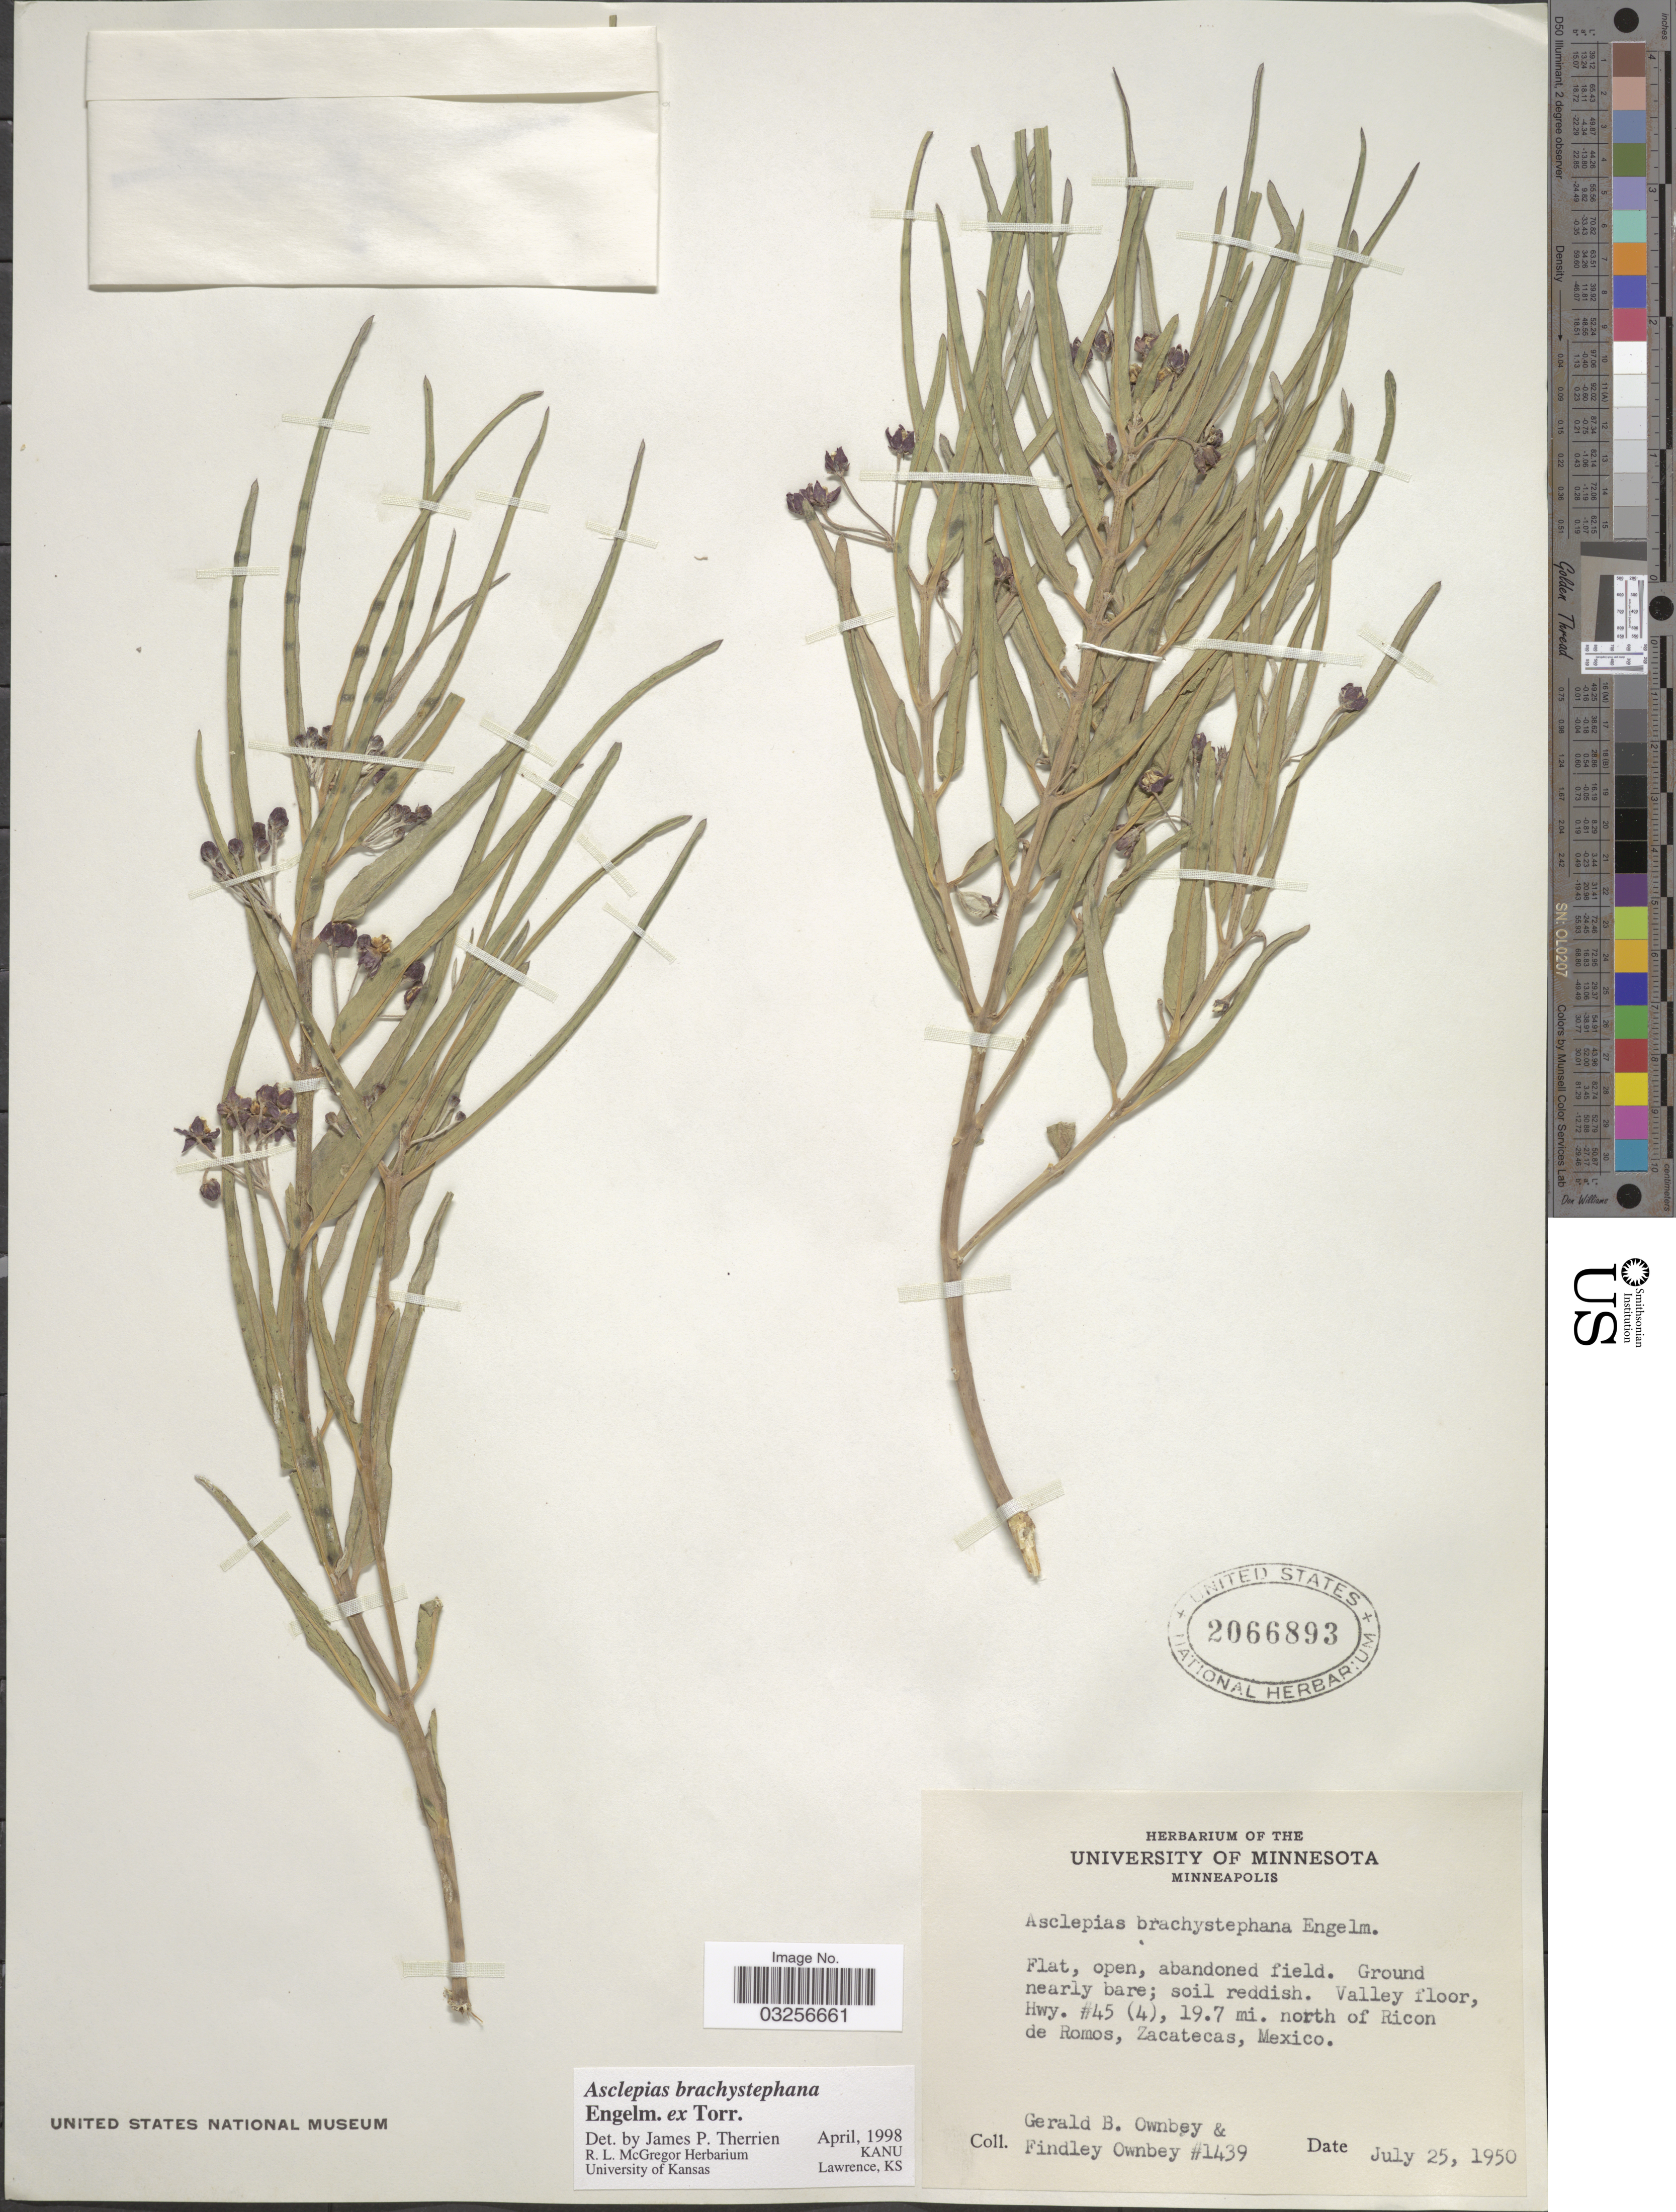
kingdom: Plantae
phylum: Tracheophyta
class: Magnoliopsida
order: Gentianales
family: Apocynaceae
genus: Asclepias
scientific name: Asclepias brachystephana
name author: Engelm. ex Torr.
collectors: G. B. Ownbey & F. Ownbey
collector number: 1439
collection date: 1950-07-25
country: Mexico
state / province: Zacatecas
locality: Valley floor, Hwy. #45 (4), 19.7 mi. north of Rincon de Romos.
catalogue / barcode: US 2066893